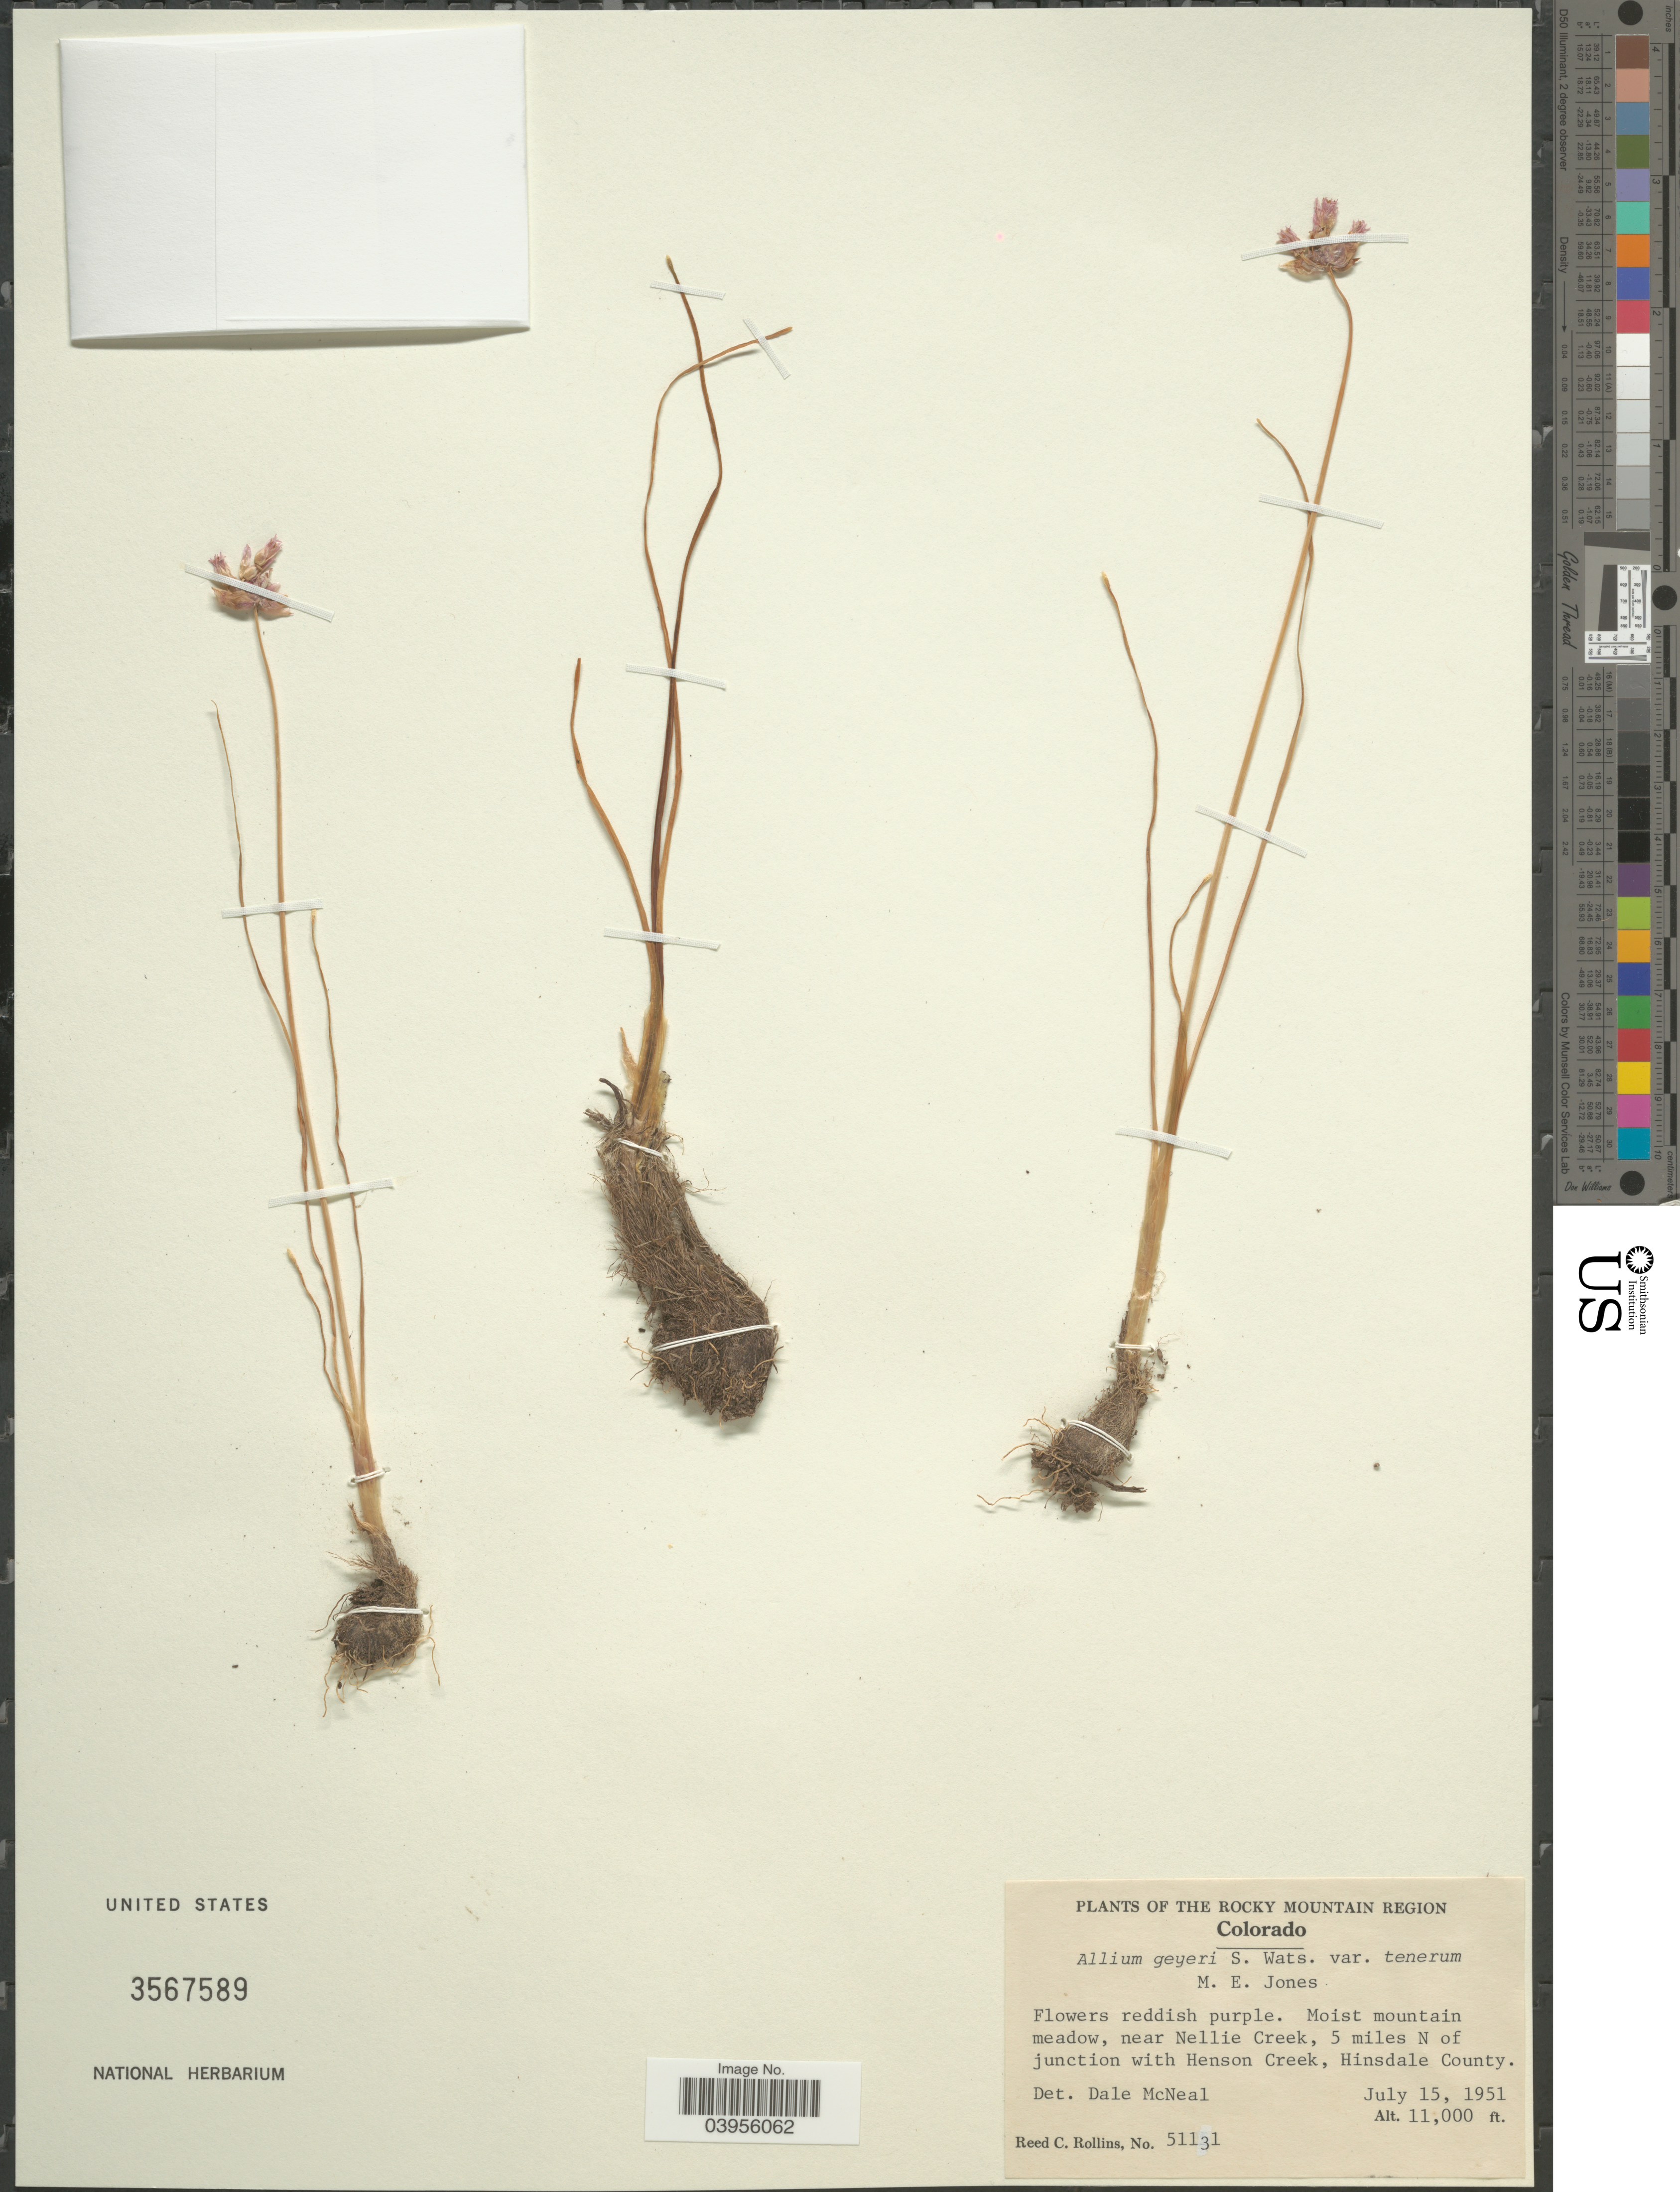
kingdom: Plantae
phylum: Tracheophyta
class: Liliopsida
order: Asparagales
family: Amaryllidaceae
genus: Allium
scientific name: Allium geyeri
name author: S. Watson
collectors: R. C. Rollins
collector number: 51131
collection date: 1951-07-15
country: United States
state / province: Colorado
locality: The Rocky Mountain Region. Moist mountain meadow, near Nellie Creek, 5 miles N of junction with Henson Creek, Hinsdale County.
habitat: moist mountain meadow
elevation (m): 3353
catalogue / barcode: US 3567589